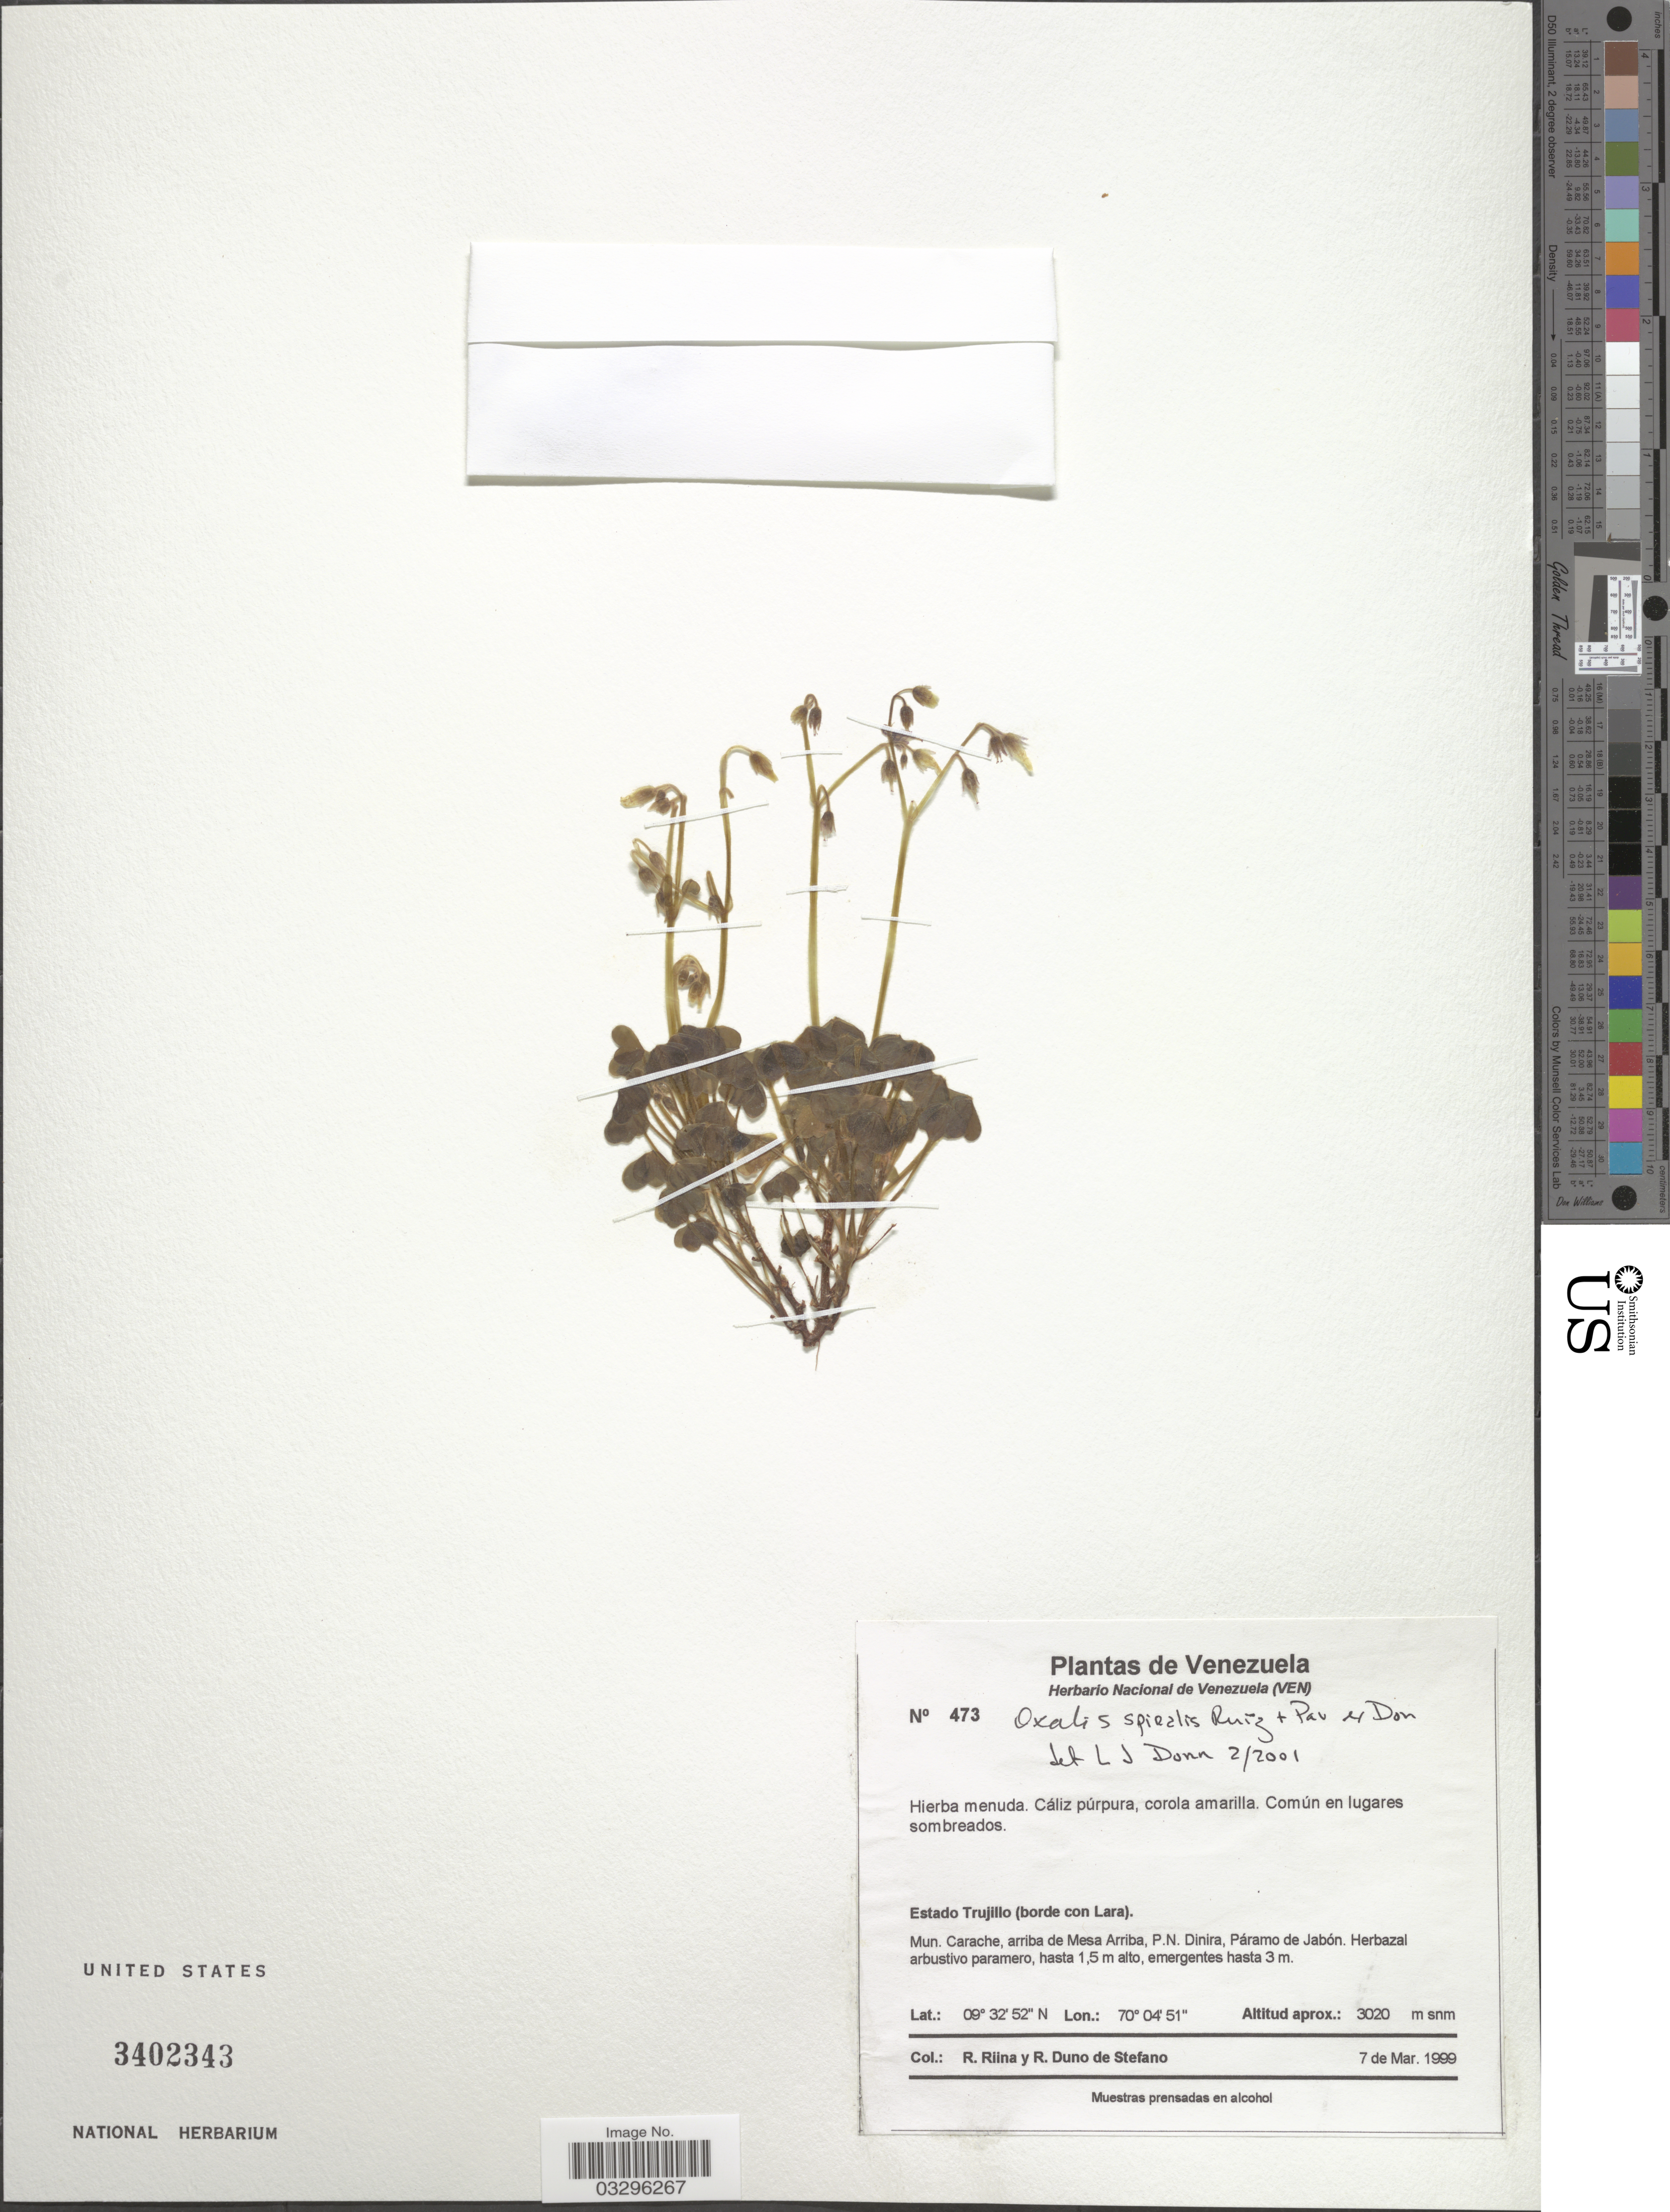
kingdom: Plantae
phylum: Tracheophyta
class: Magnoliopsida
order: Oxalidales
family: Oxalidaceae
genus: Oxalis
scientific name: Oxalis paramoensis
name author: Canelón et al.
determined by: Canelón, Daniela S., (PORT), BioCentro-UNELLEZ (VENEZUELA)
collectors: R. Riina & R. Duno de Stefano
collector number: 473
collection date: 1999-03-07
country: Venezuela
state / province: Trujillo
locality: (Borde con Lara). Mun. Carache, arriba de Mesa Arriba, P.N. Dinira, Páramo de Jabón.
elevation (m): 3020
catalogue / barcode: US 3402343